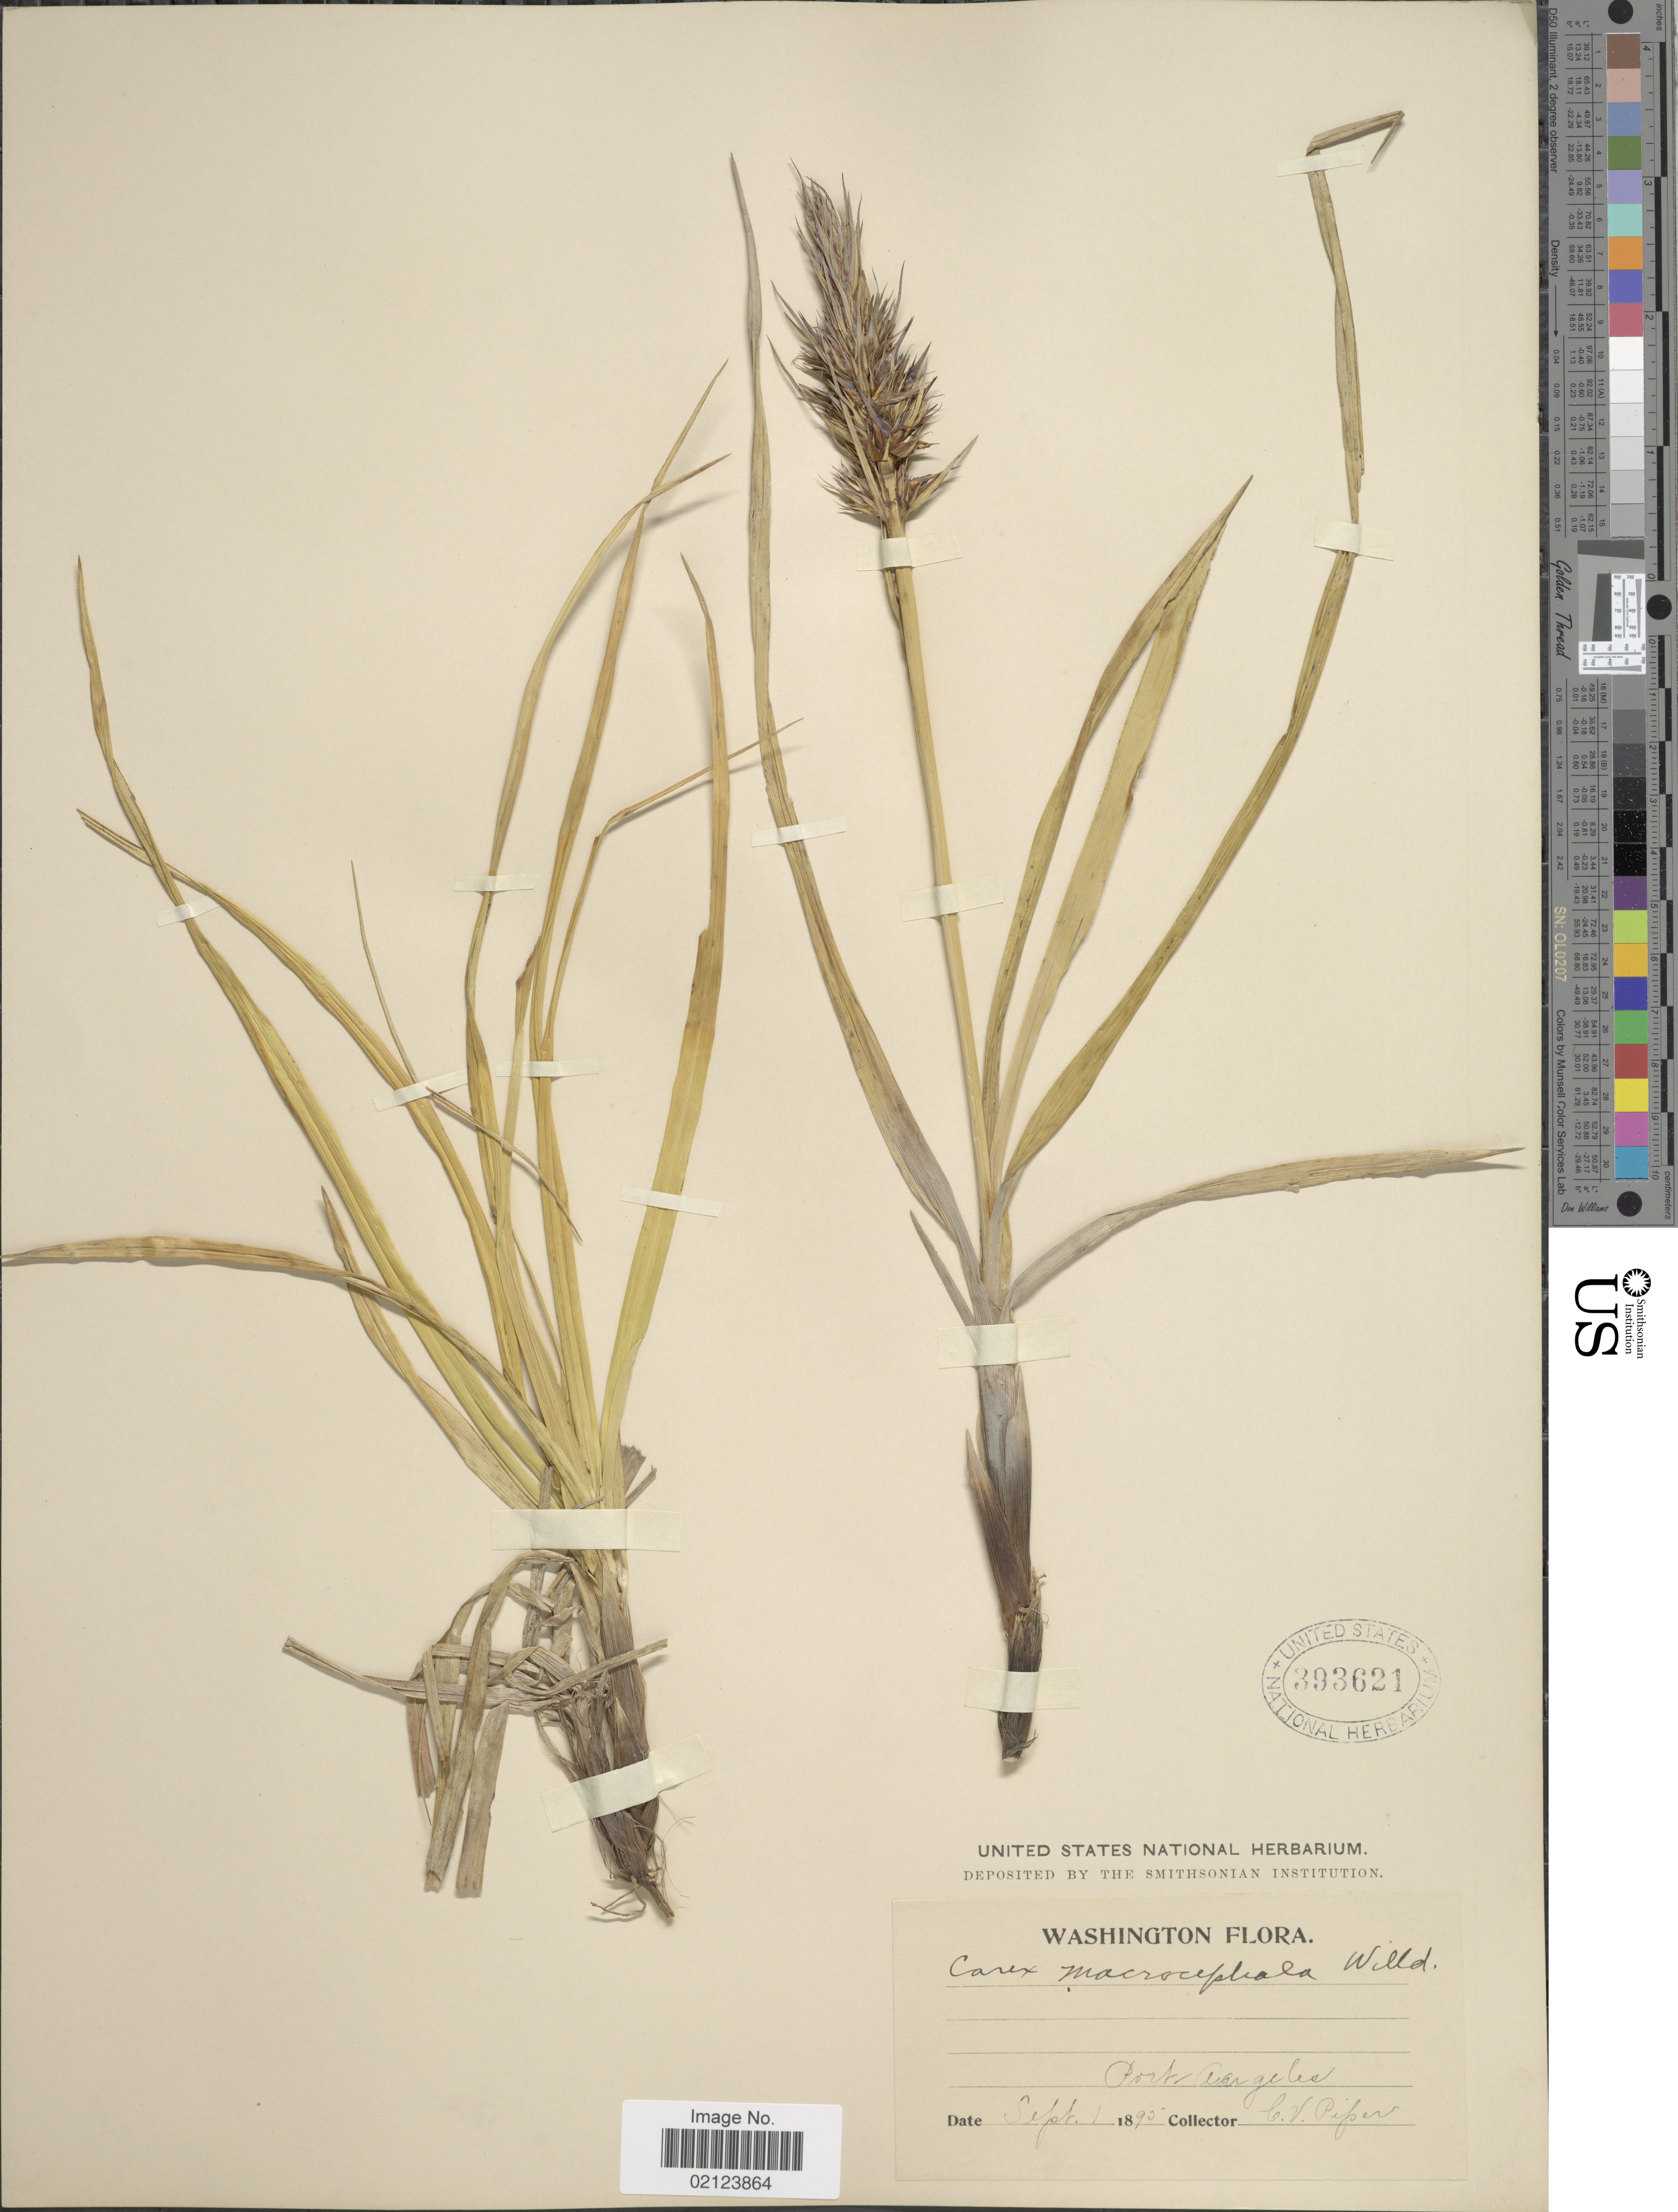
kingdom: Plantae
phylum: Tracheophyta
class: Liliopsida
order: Poales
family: Cyperaceae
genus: Carex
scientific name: Carex macrocephala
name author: Willd. ex Spreng.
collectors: C. V. Piper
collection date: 1895-09-01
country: United States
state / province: Washington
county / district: Clallam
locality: Port Angeles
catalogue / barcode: US 393621